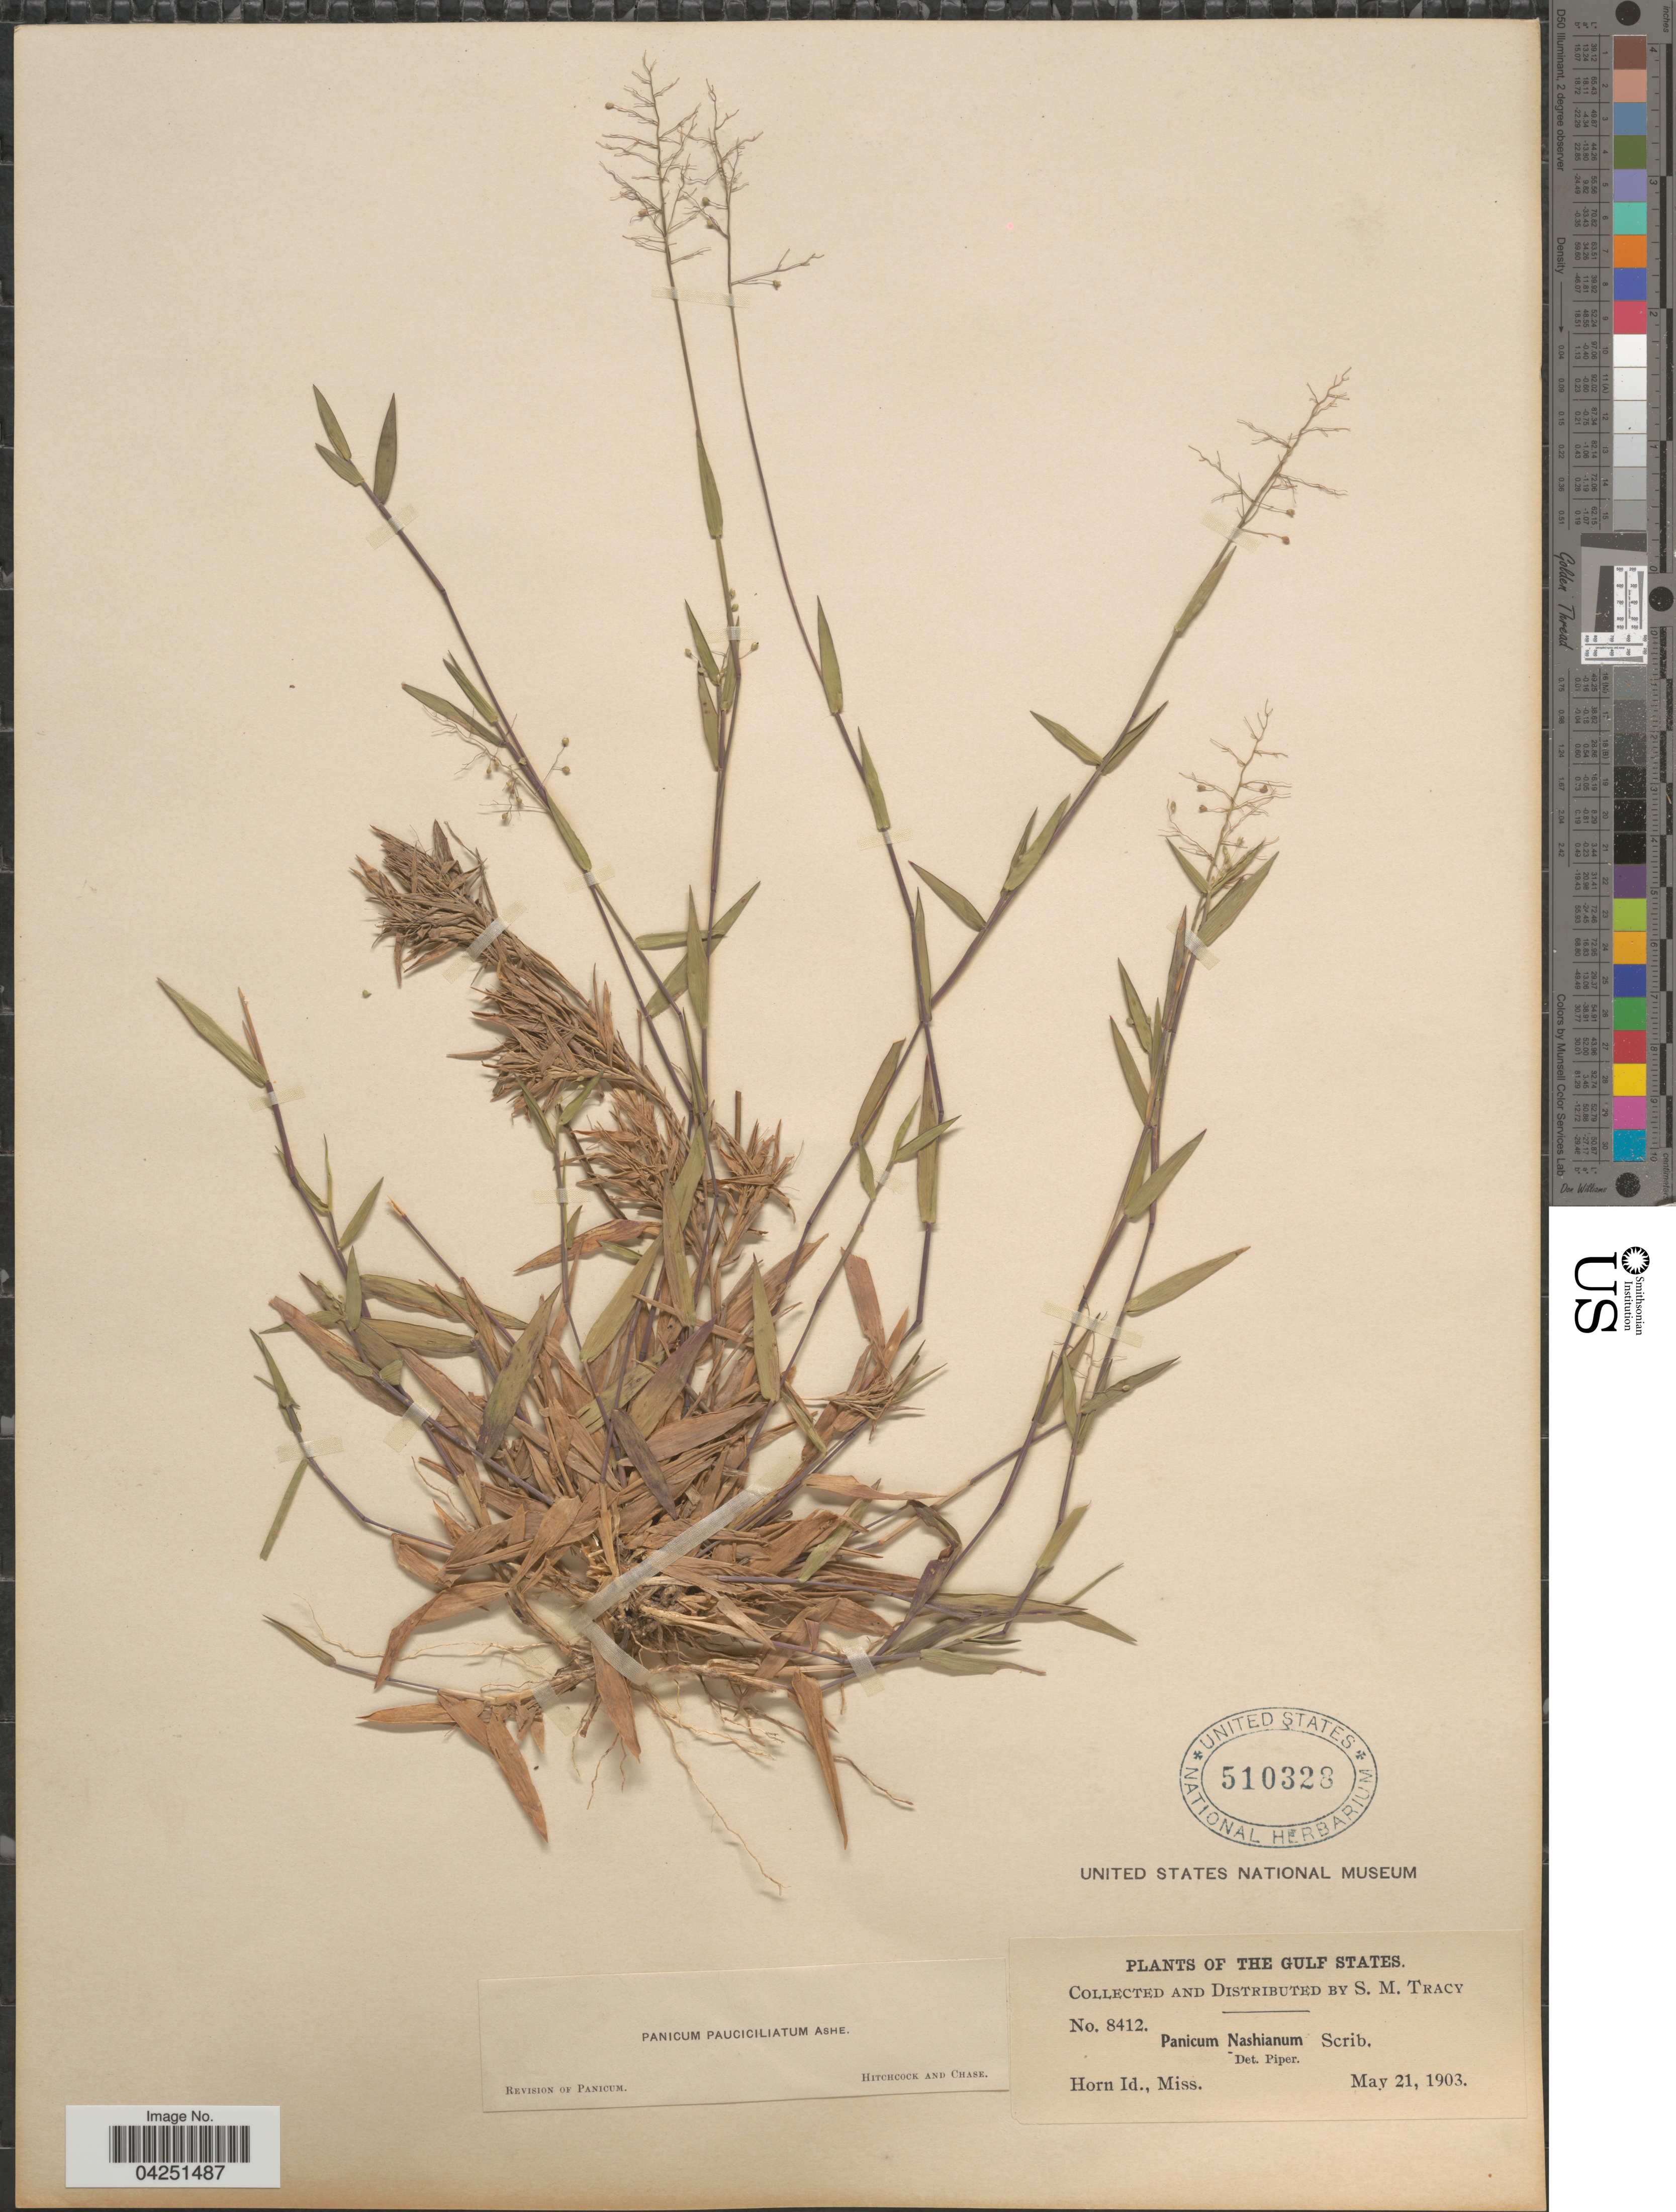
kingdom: Plantae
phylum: Tracheophyta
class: Liliopsida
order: Poales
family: Poaceae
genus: Dichanthelium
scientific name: Dichanthelium acuminatum var. acuminatum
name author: (Sw.) Gould & C.A. Clark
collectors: S. M. Tracy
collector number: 8412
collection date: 1903-05-21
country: United States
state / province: Mississippi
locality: The Gulf States. Horn Id.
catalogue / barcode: US 510328